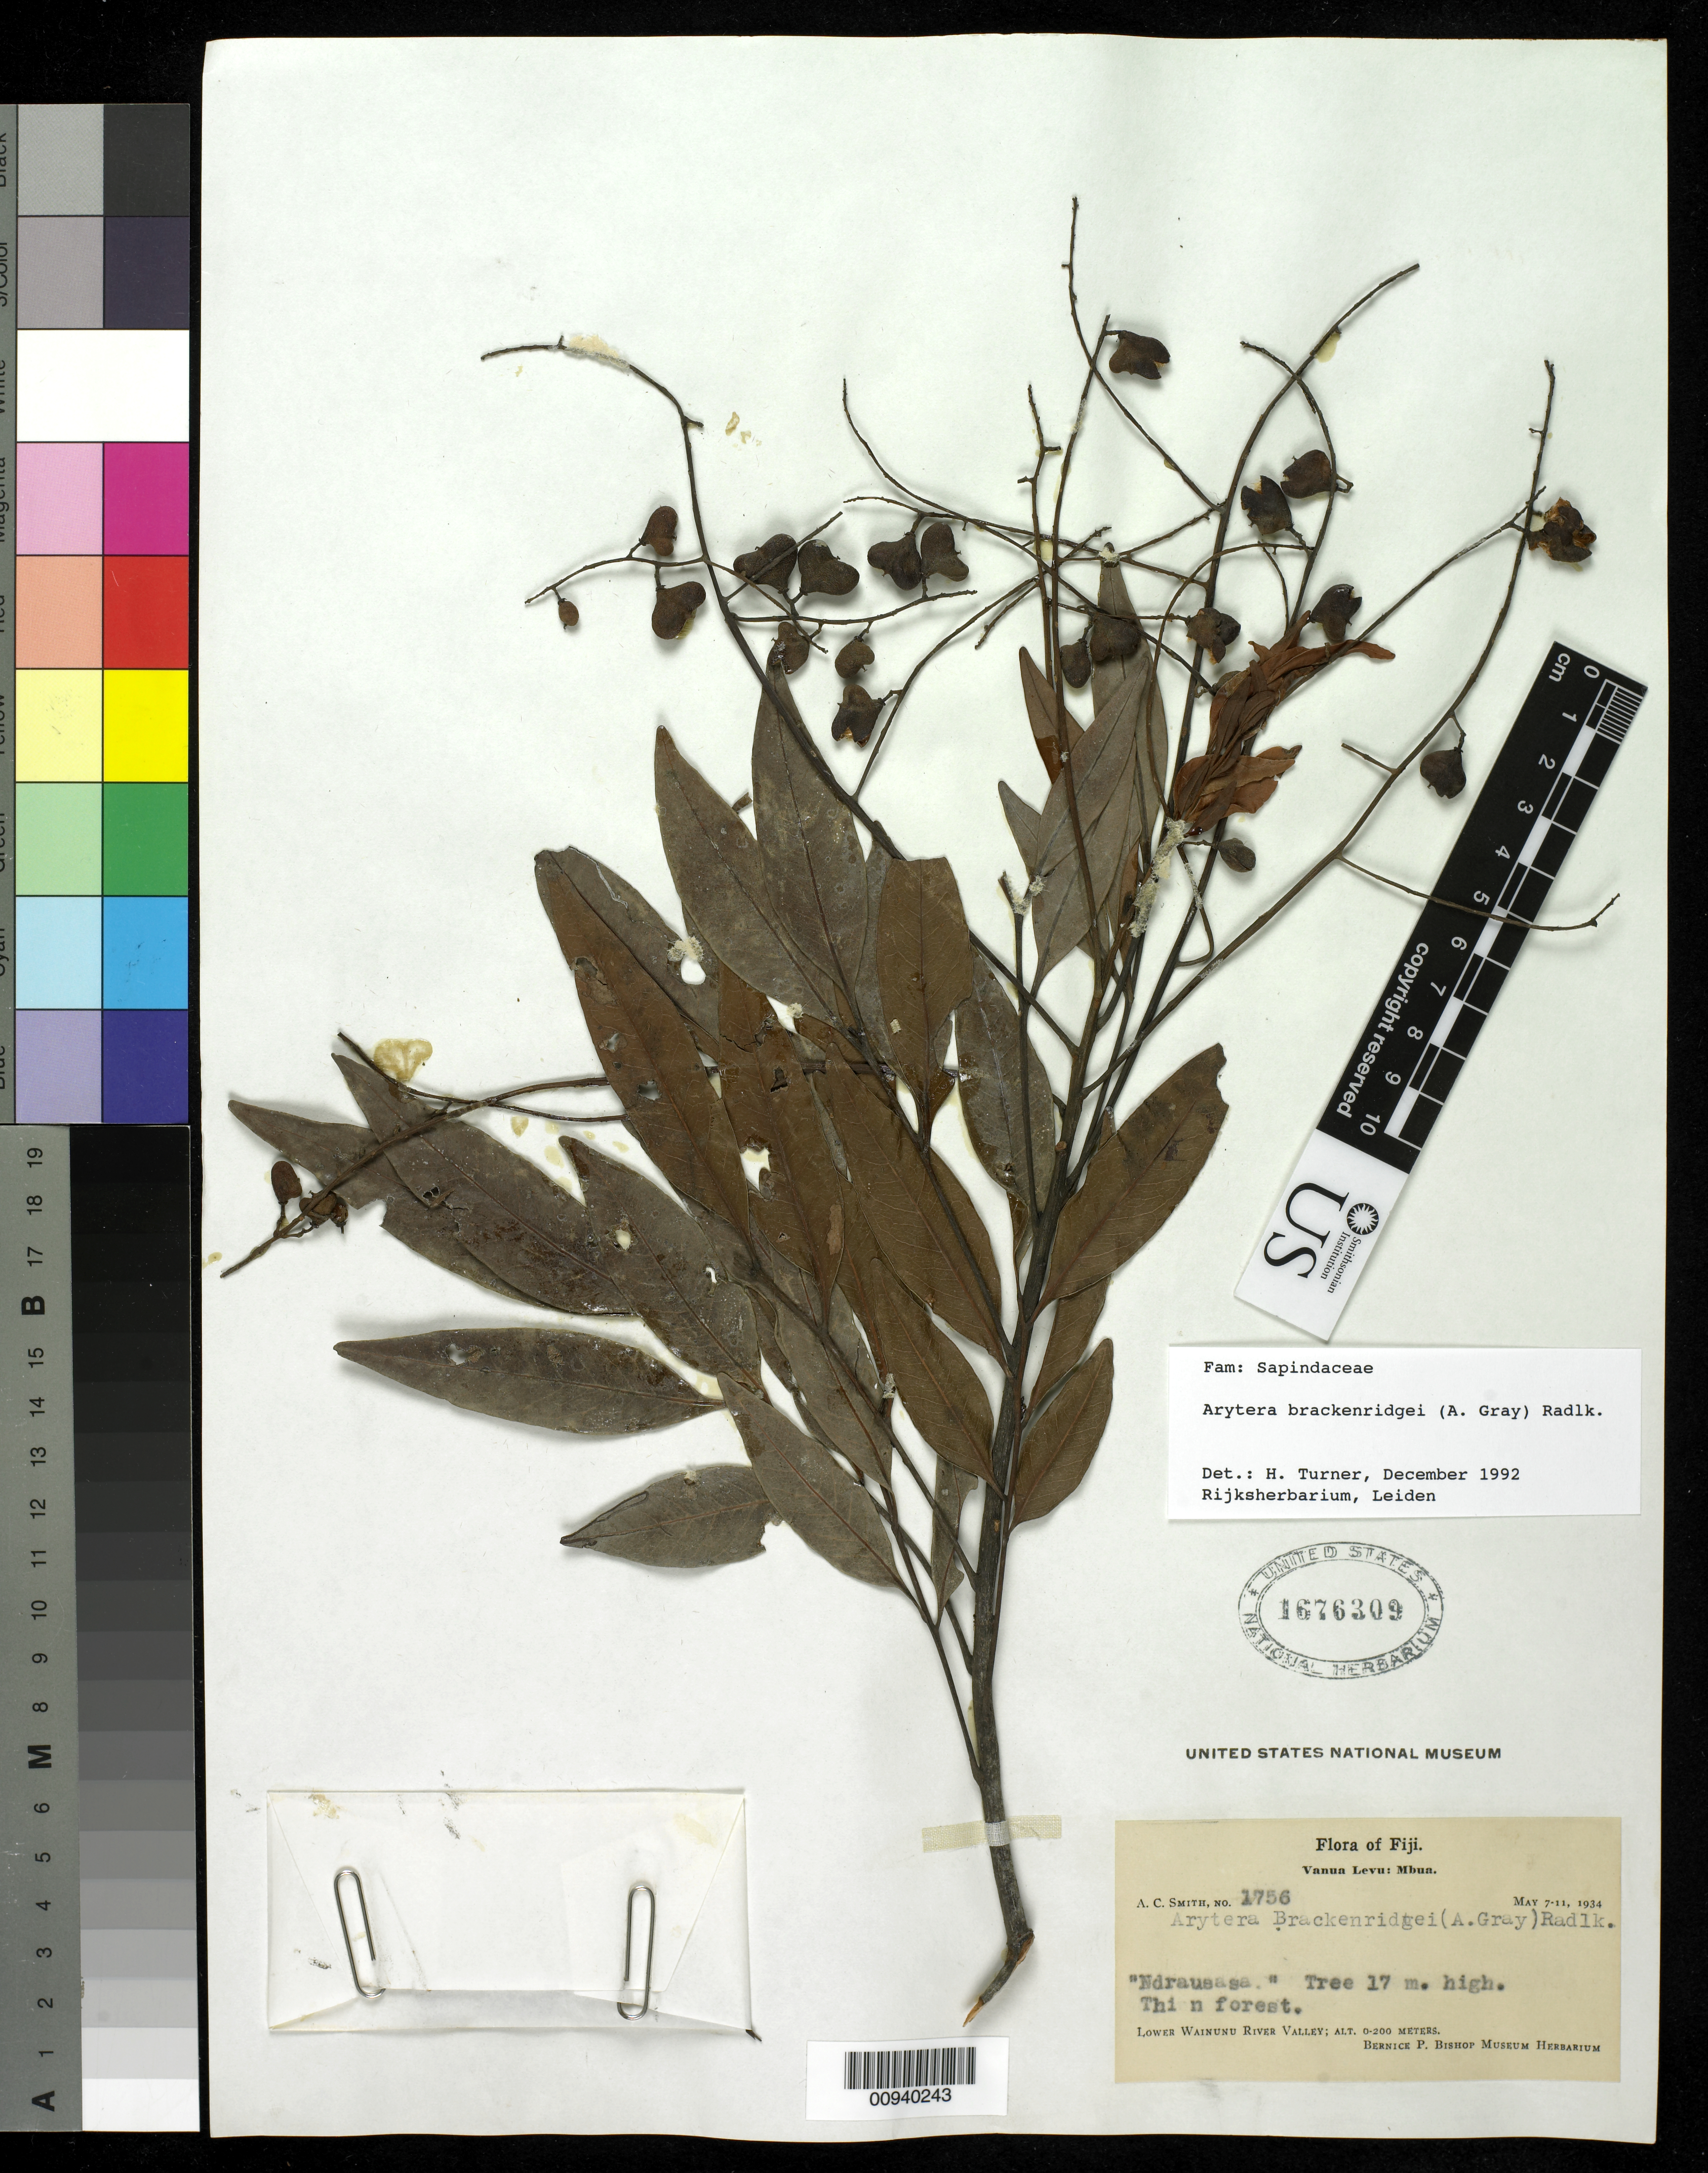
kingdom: Plantae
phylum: Tracheophyta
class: Magnoliopsida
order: Sapindales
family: Sapindaceae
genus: Lepidocupania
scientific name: Lepidocupania brackenridgei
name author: (A. Gray) Buerki et al.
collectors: C. A. Smith & G. H. Turner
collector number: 1756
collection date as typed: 07 May 1934 to 11 May 1934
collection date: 1934-05-07/1934-05-11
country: Fiji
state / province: Northern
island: Vanua Levu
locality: Lower Wainunu river valley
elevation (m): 0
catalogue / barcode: US 1676309